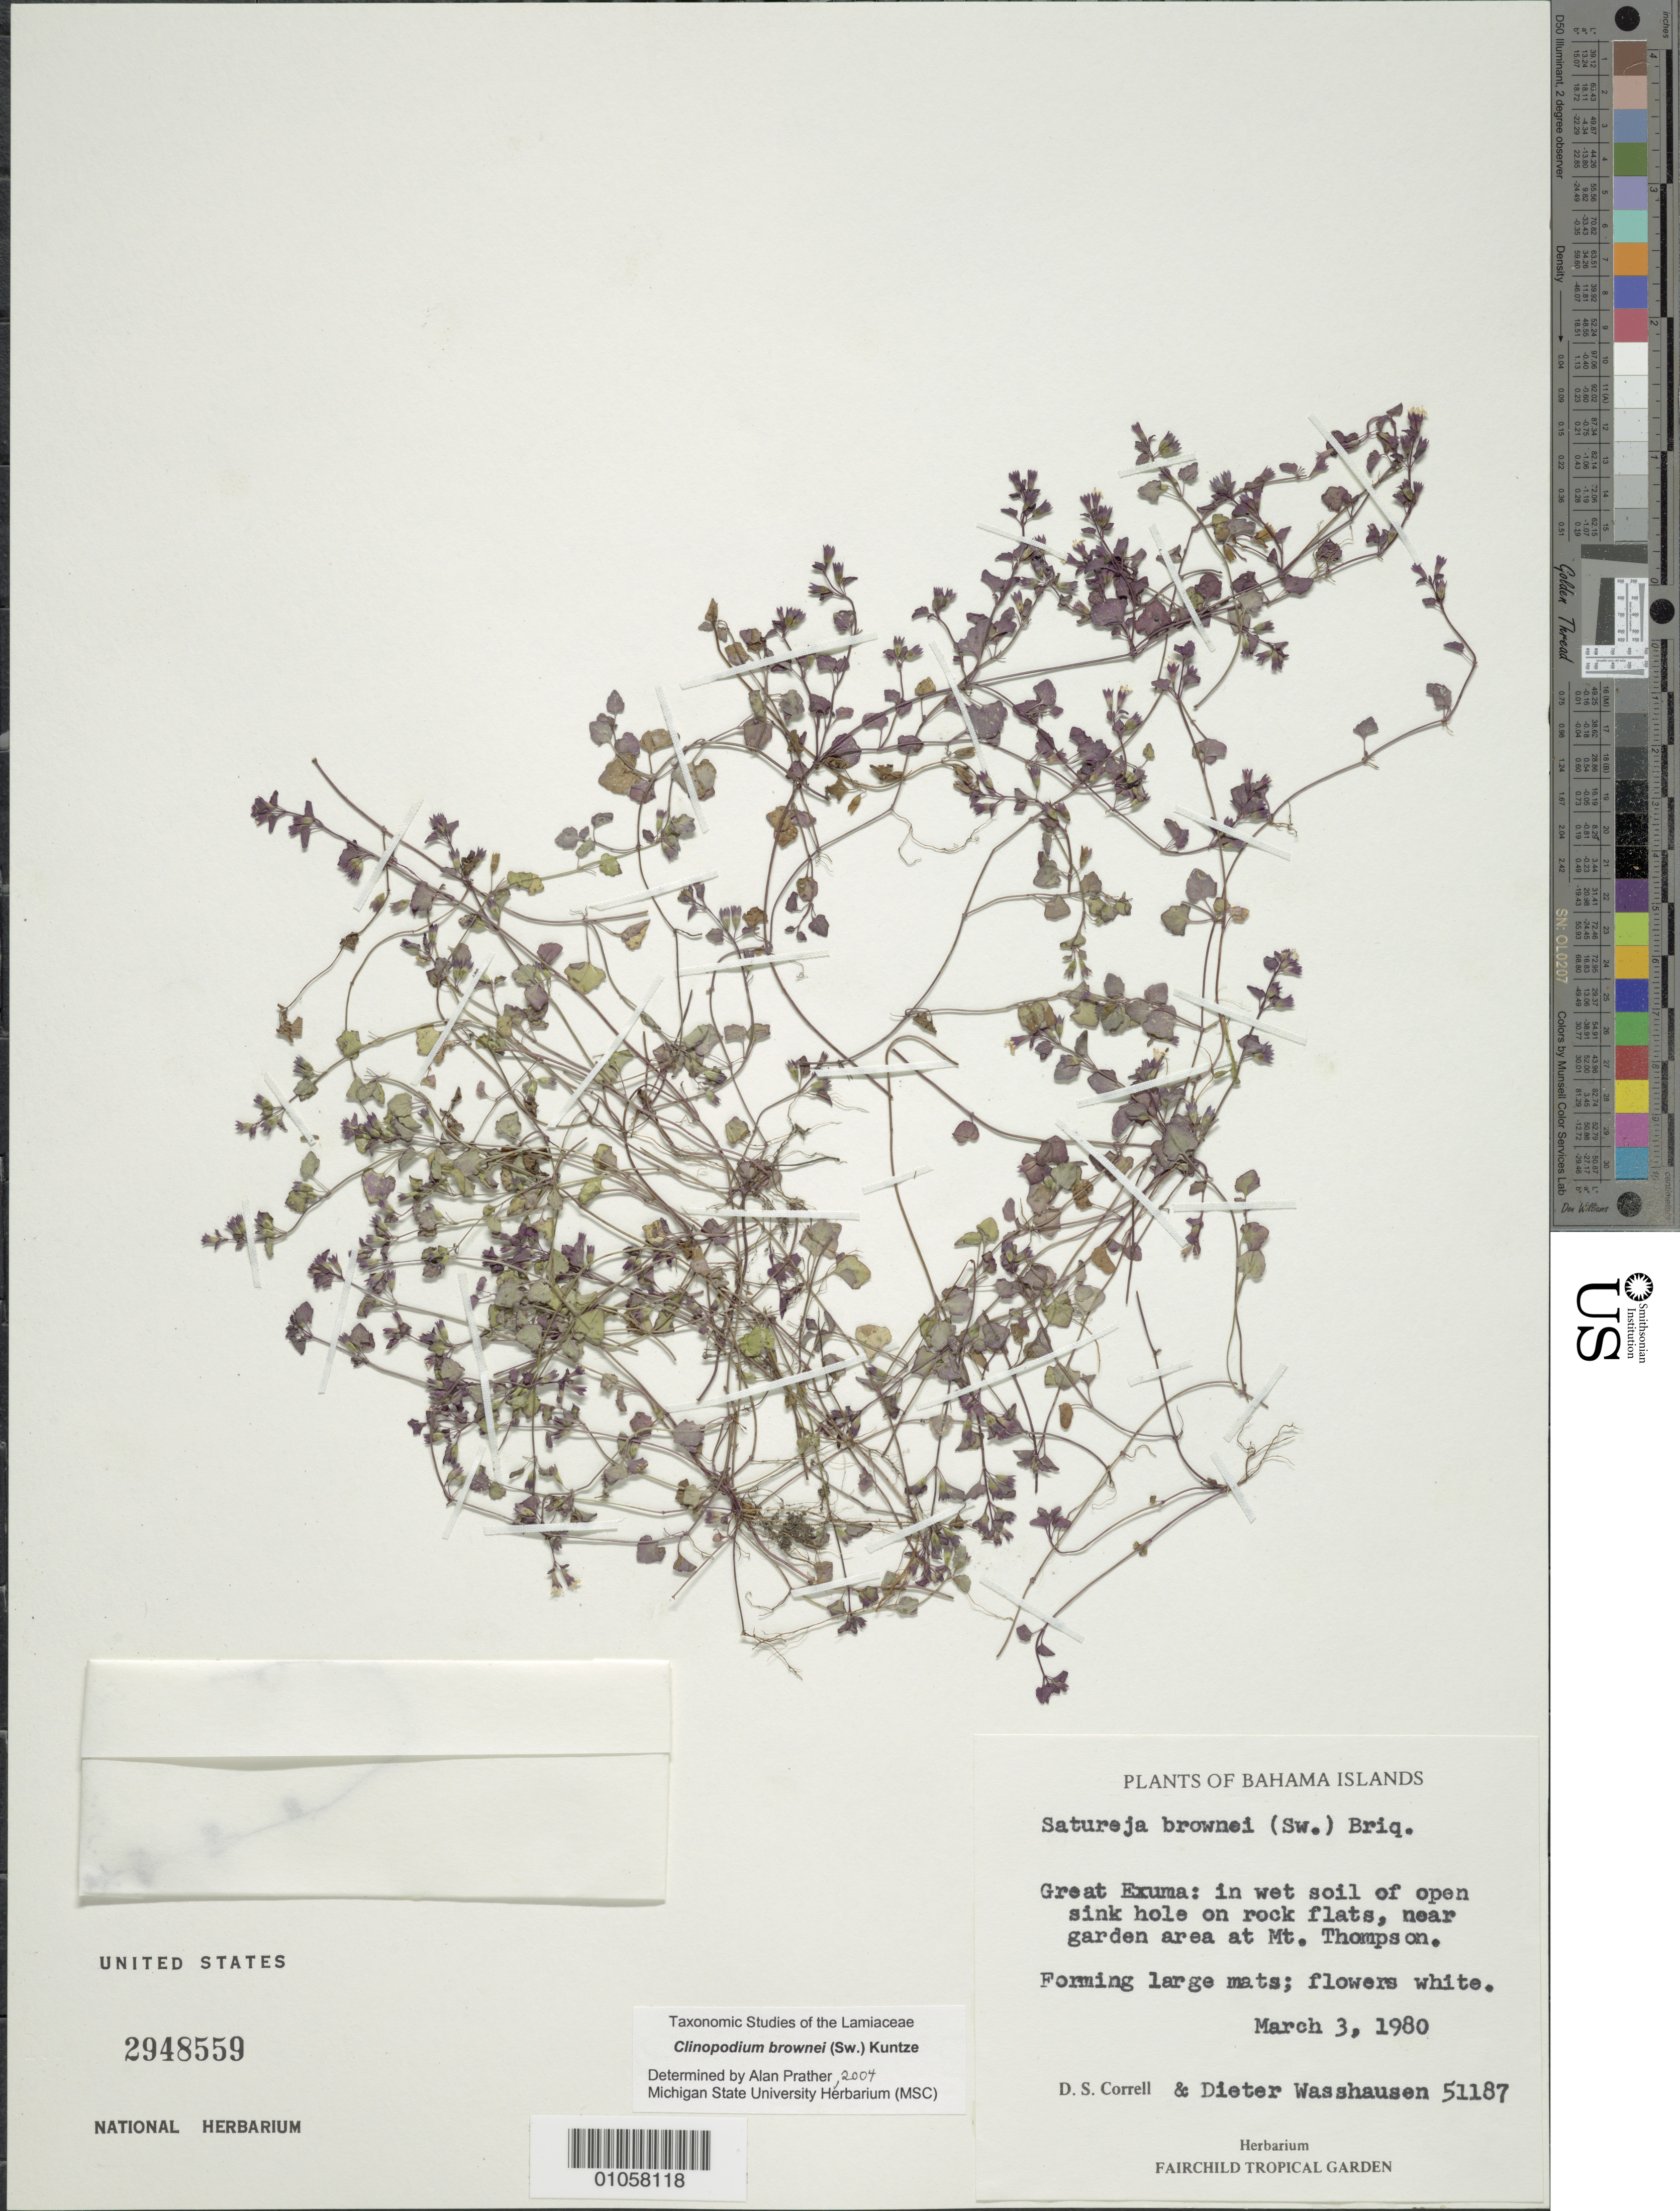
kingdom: Plantae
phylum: Tracheophyta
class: Magnoliopsida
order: Lamiales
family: Lamiaceae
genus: Clinopodium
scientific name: Clinopodium brownei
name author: (Sw.) Kuntze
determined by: Prather, L. A.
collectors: D. S. Correll & D. C. Wasshausen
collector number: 51187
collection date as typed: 03 Mar 1980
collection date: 1980-03-03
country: Bahamas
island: Great Exuma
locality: Mt. Thompson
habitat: In wet soil of open sink hole on rock flats, near garden area at Mt. Thompson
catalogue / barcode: US 2948559